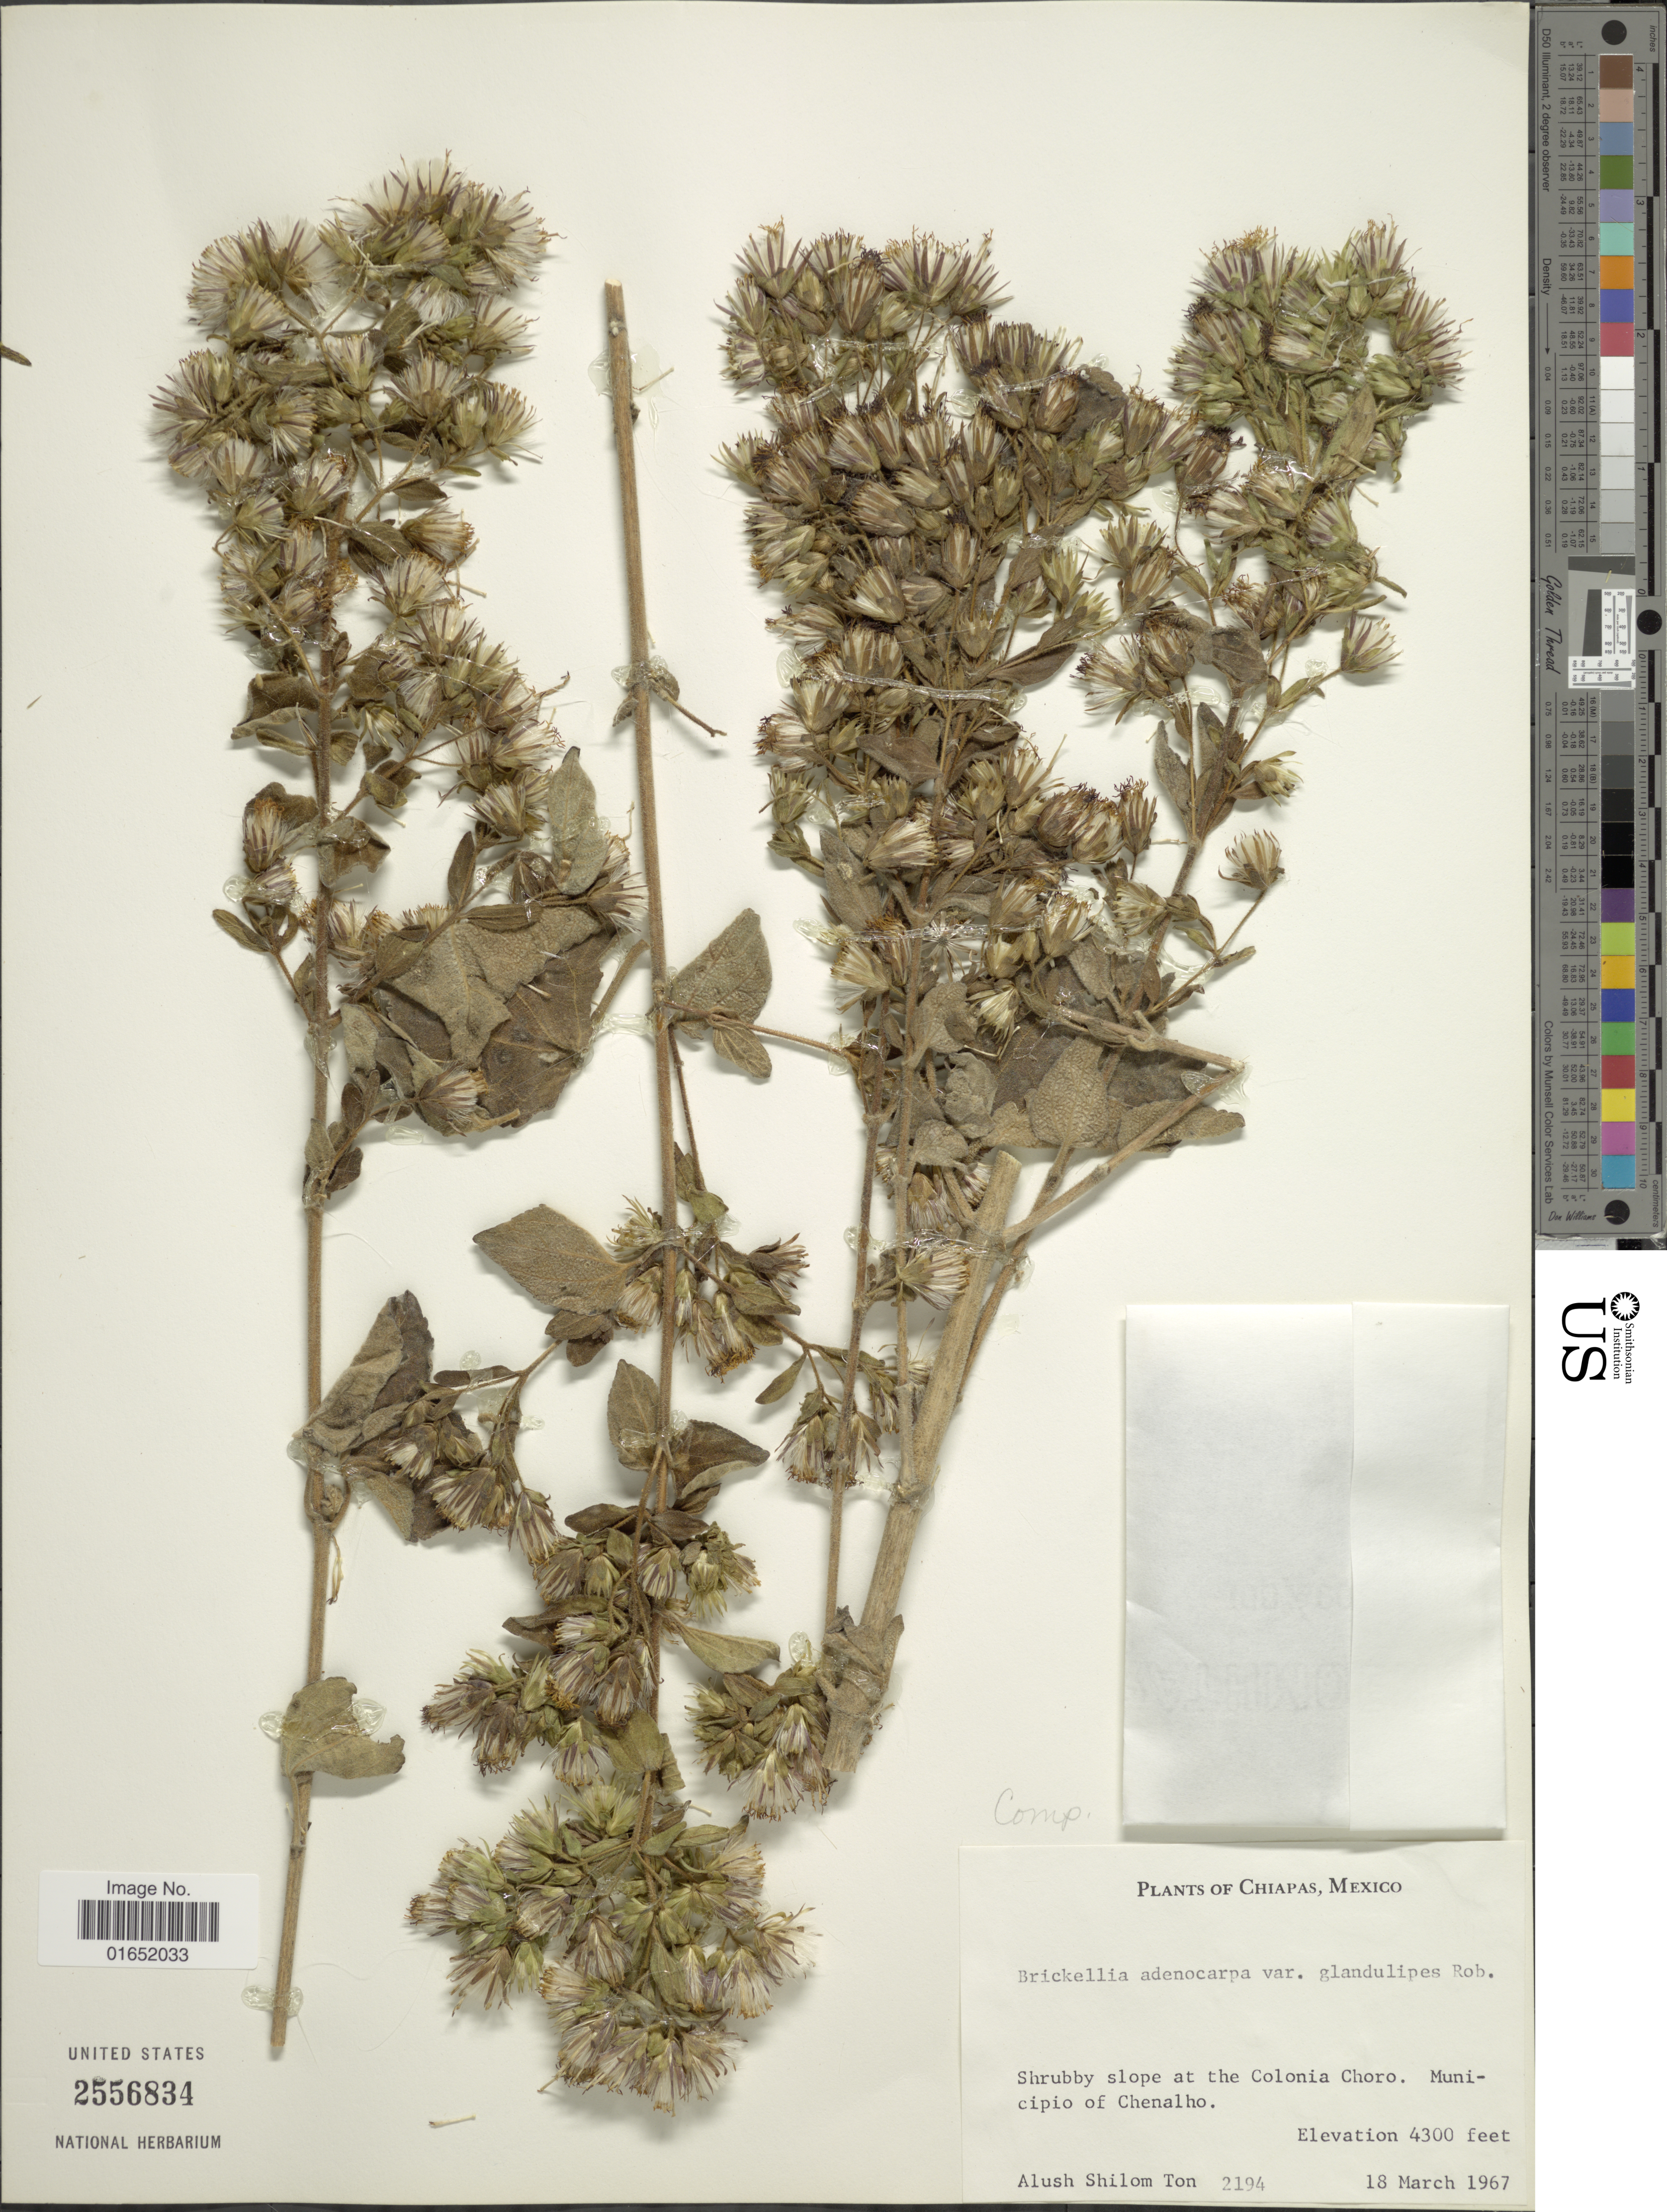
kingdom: Plantae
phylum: Tracheophyta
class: Magnoliopsida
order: Asterales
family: Asteraceae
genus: Brickellia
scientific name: Brickellia pacayensis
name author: J.M. Coult.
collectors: A. M. Ton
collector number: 2194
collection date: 1967-03-18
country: Mexico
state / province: Chiapas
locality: Shrybby slope at the Colonia Choro. Municipio of Chenalho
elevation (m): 1311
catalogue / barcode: US 2556834